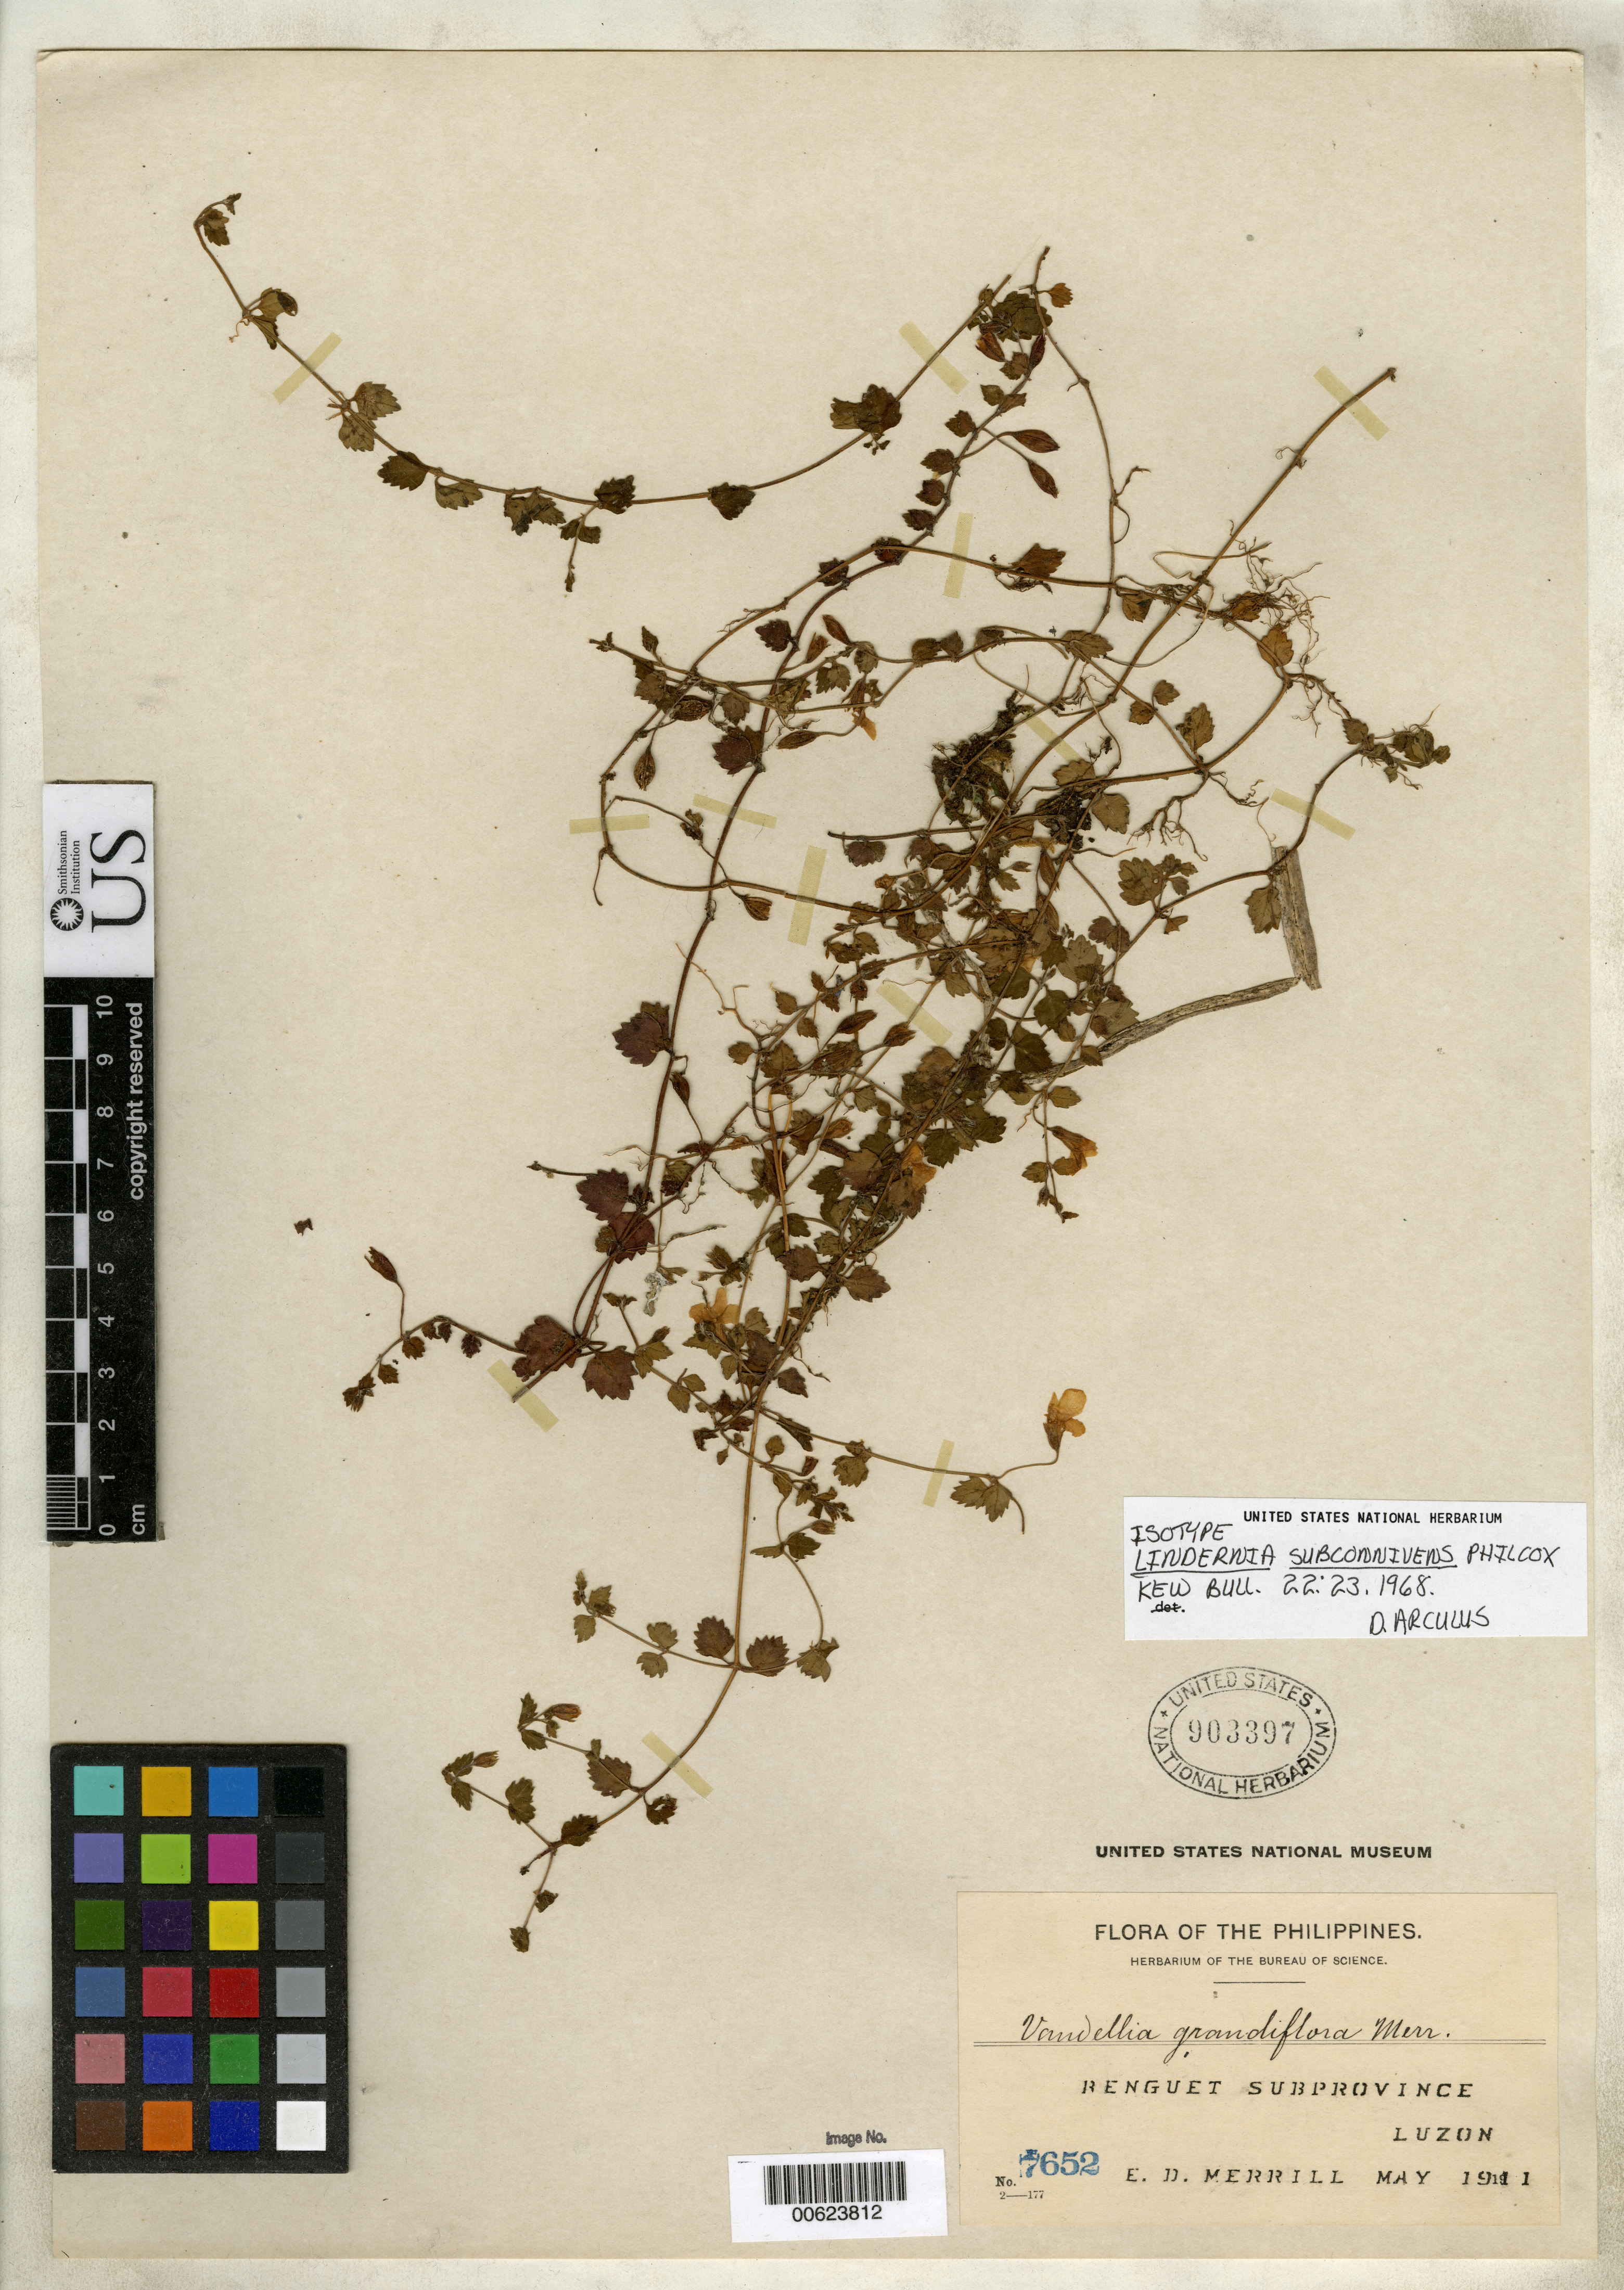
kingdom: Plantae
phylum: Tracheophyta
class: Magnoliopsida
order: Lamiales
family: Linderniaceae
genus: Lindernia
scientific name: Lindernia subconnivens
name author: Philcox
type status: Isotype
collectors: E. D. Merrill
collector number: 7652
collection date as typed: May 1911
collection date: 1911-05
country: Philippines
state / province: Cordillera (Administrative Region)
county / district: Benguet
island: Luzon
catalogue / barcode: US 903397